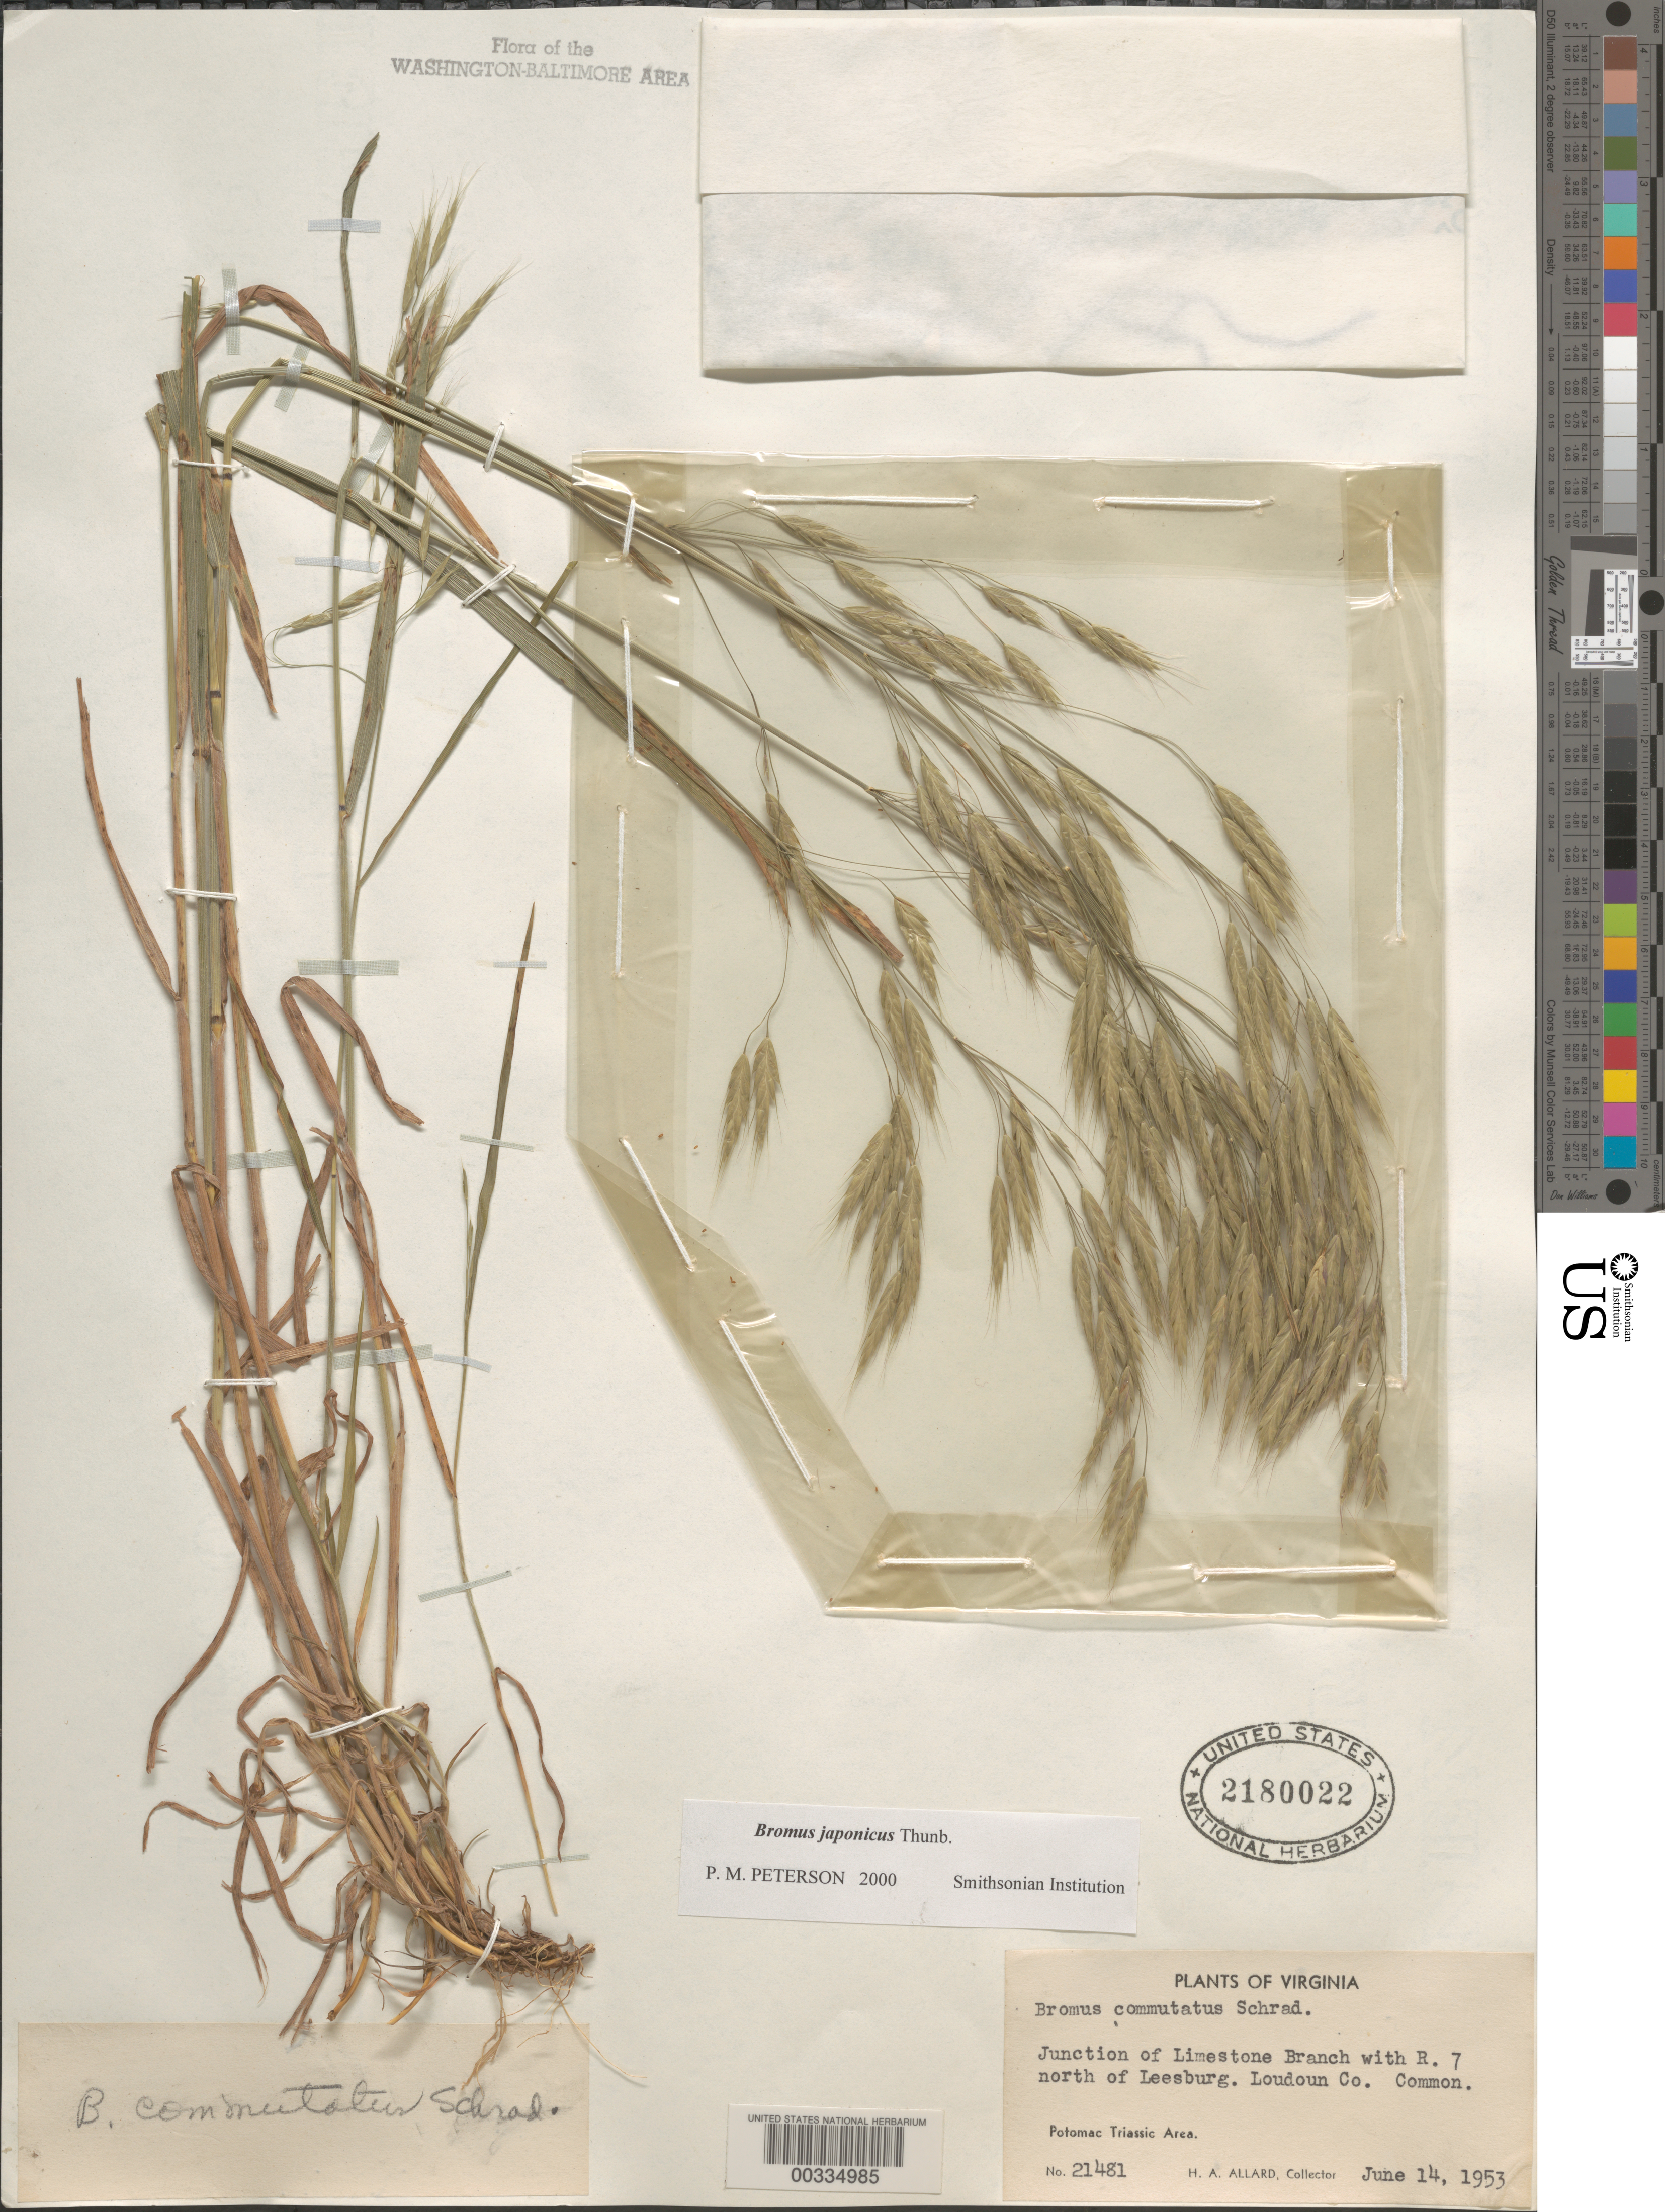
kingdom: Plantae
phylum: Tracheophyta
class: Liliopsida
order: Poales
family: Poaceae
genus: Bromus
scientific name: Bromus japonicus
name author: Houtt.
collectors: H. A. Allard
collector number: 21481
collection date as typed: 14 Jun 1953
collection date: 1953-06-14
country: United States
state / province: Virginia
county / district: Loudoun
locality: Limestone Branch and Route 7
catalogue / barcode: US 2180022